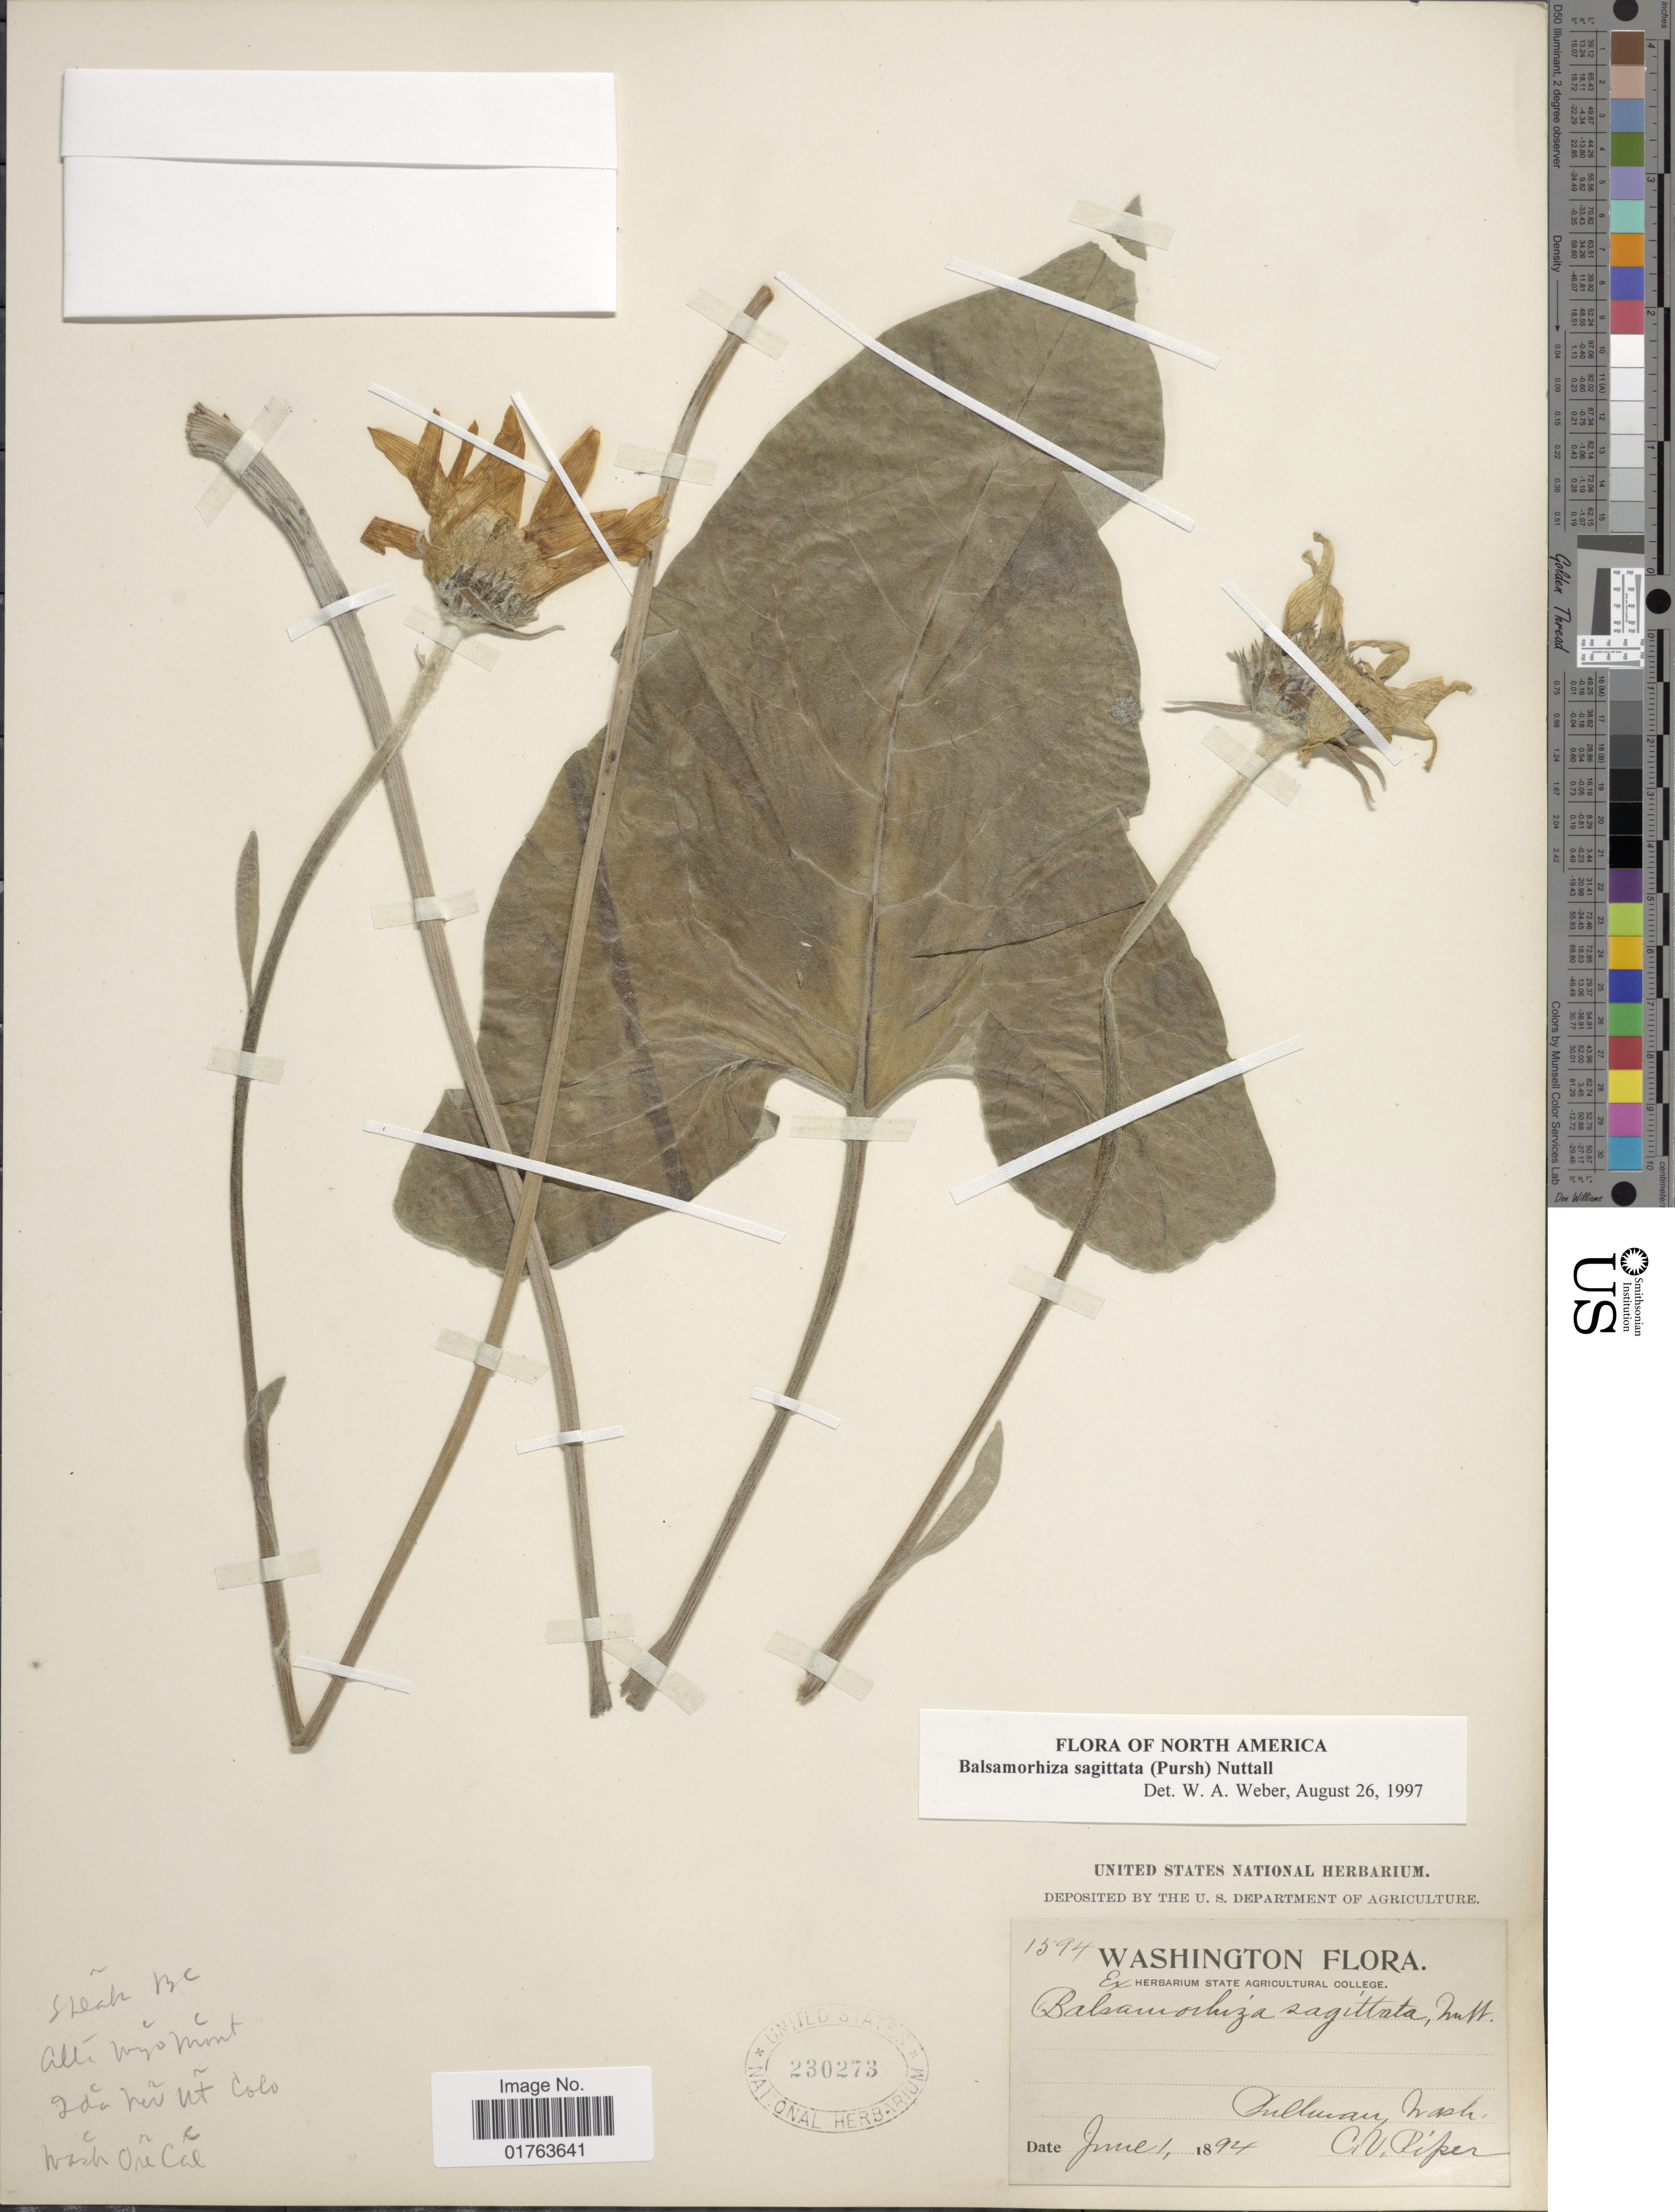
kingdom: Plantae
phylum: Tracheophyta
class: Magnoliopsida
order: Asterales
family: Asteraceae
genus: Balsamorhiza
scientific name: Balsamorhiza sagittata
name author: (Pursh) Nutt.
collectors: C. V. Piper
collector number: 1594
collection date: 1894-06-01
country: United States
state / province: Washington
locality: Pullmann Wash.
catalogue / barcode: US 230273